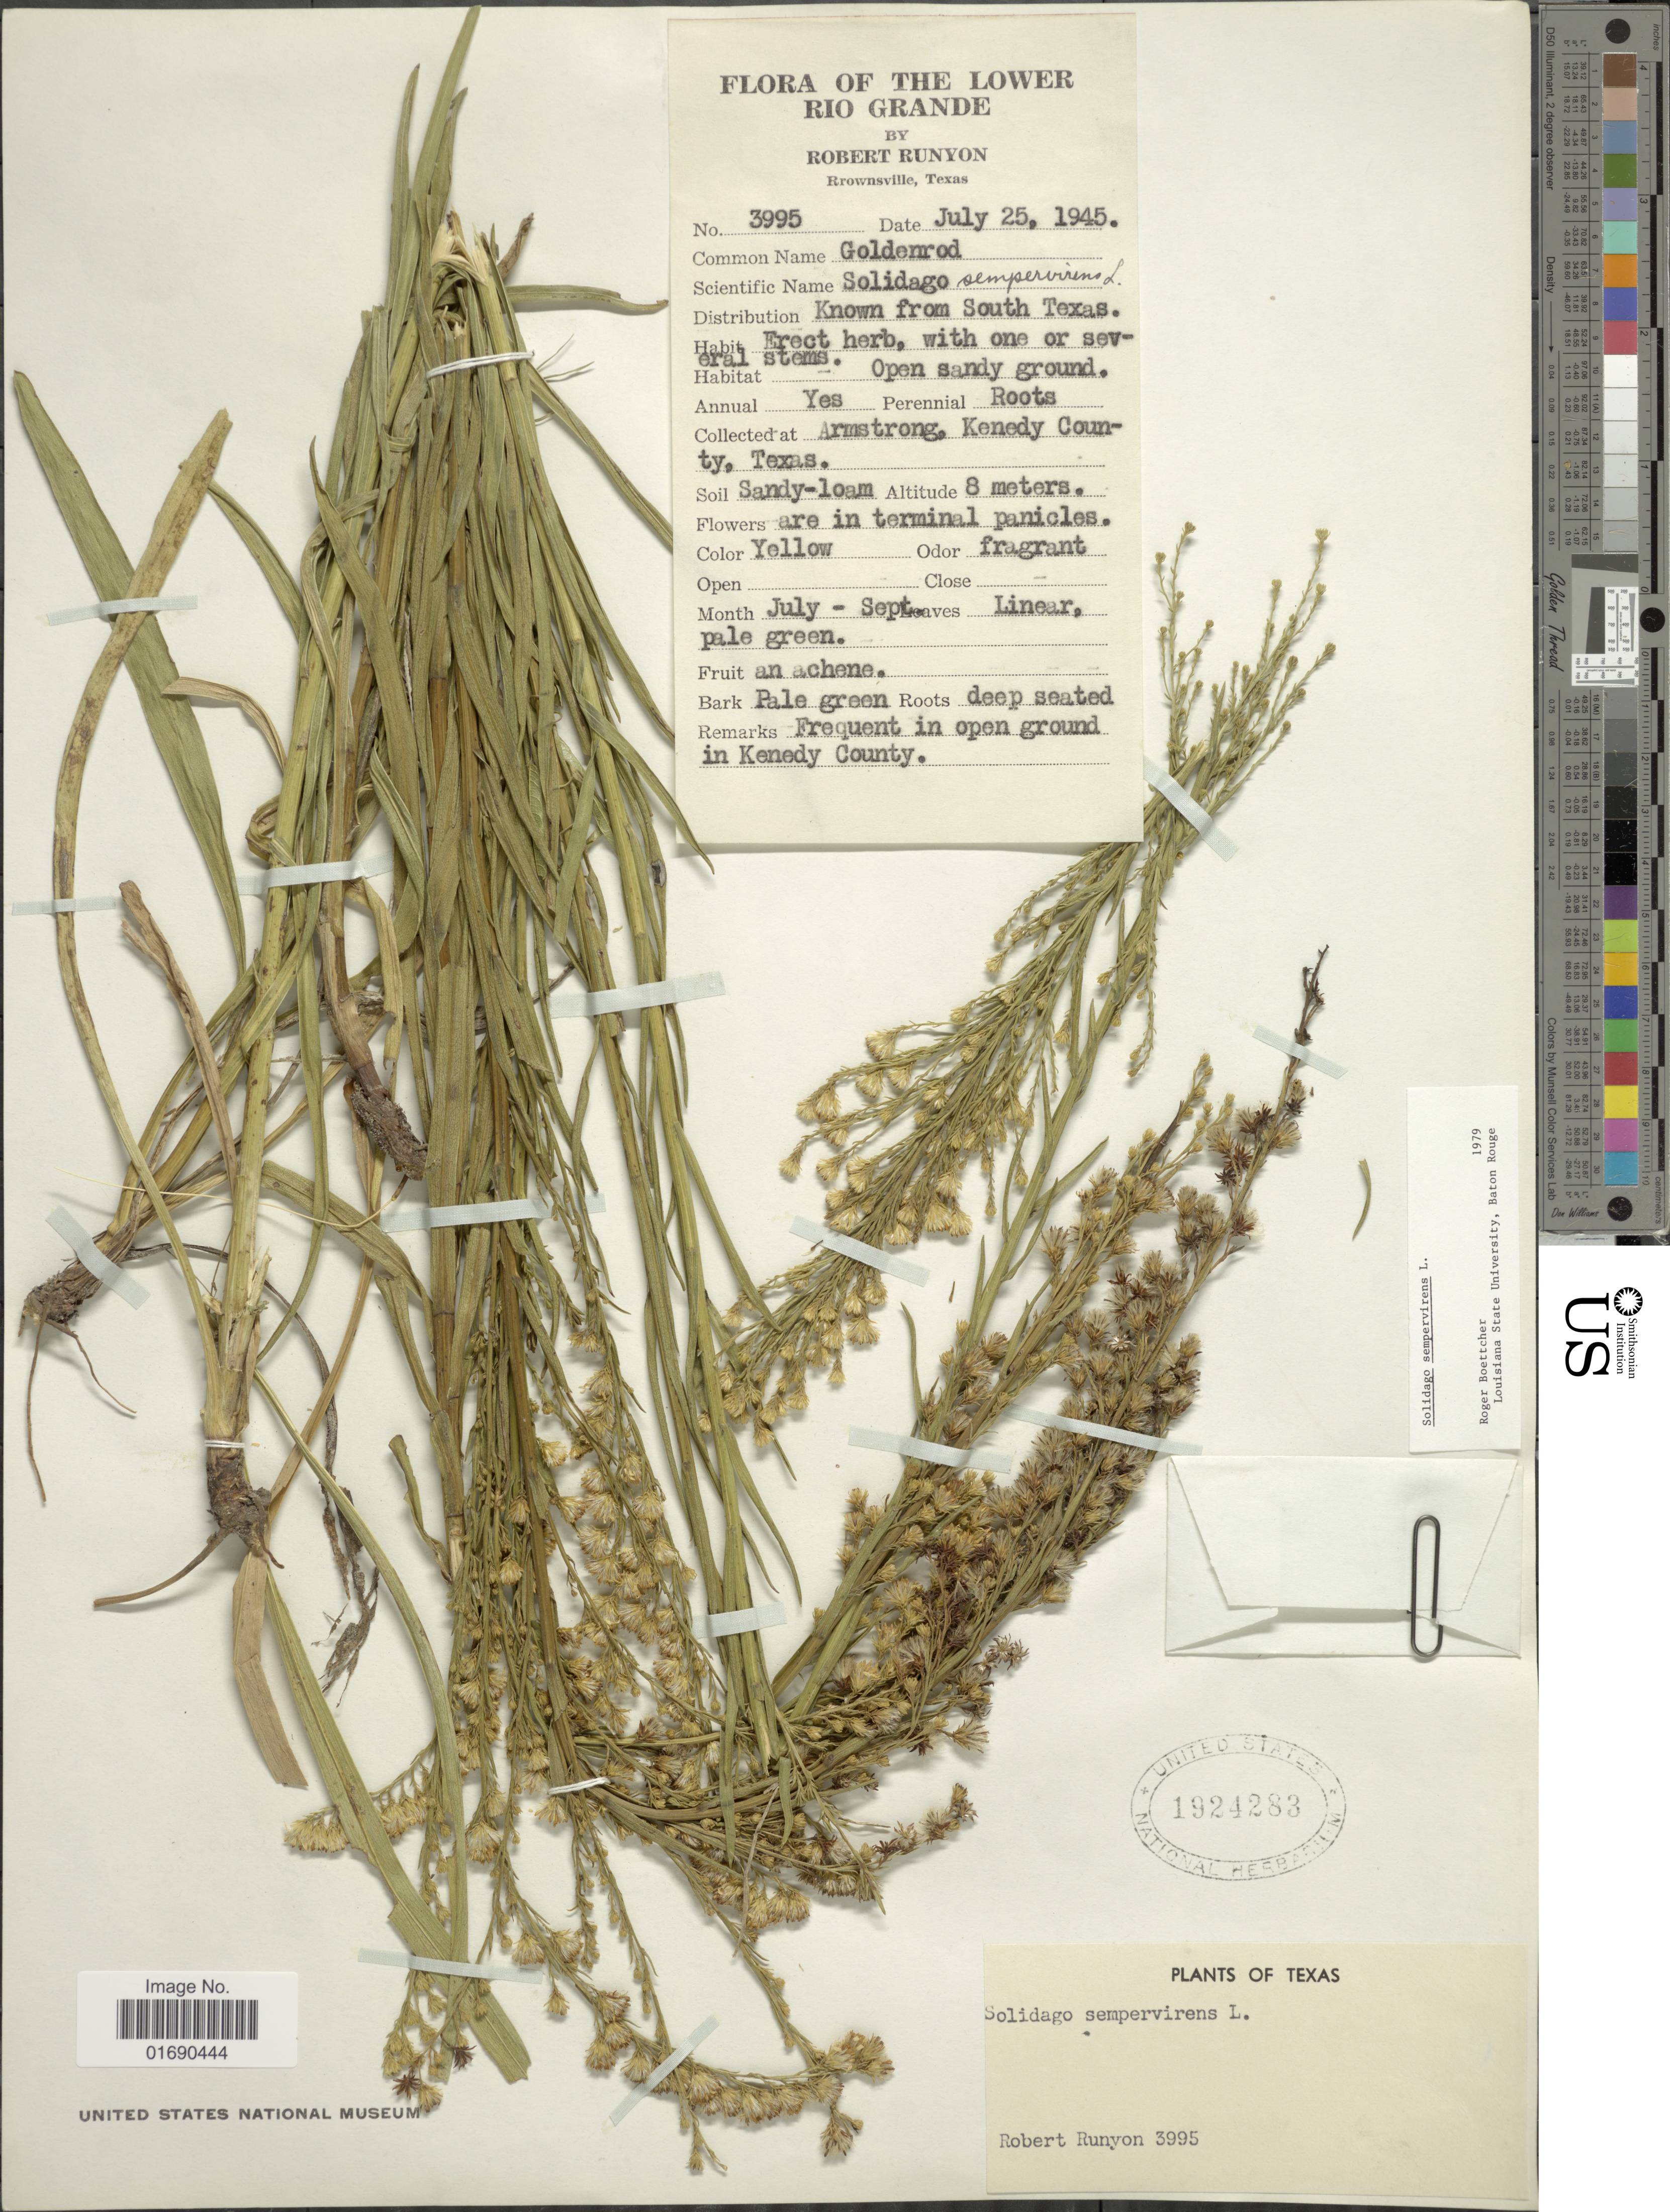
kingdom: Plantae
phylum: Tracheophyta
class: Magnoliopsida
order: Asterales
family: Asteraceae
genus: Solidago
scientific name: Solidago sempervirens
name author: L.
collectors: R. Runyon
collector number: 3995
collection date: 1945-07-25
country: United States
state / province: Texas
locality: The Lower Rio Grande, Armstrong, Kennedy County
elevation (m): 8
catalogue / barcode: US 1924283